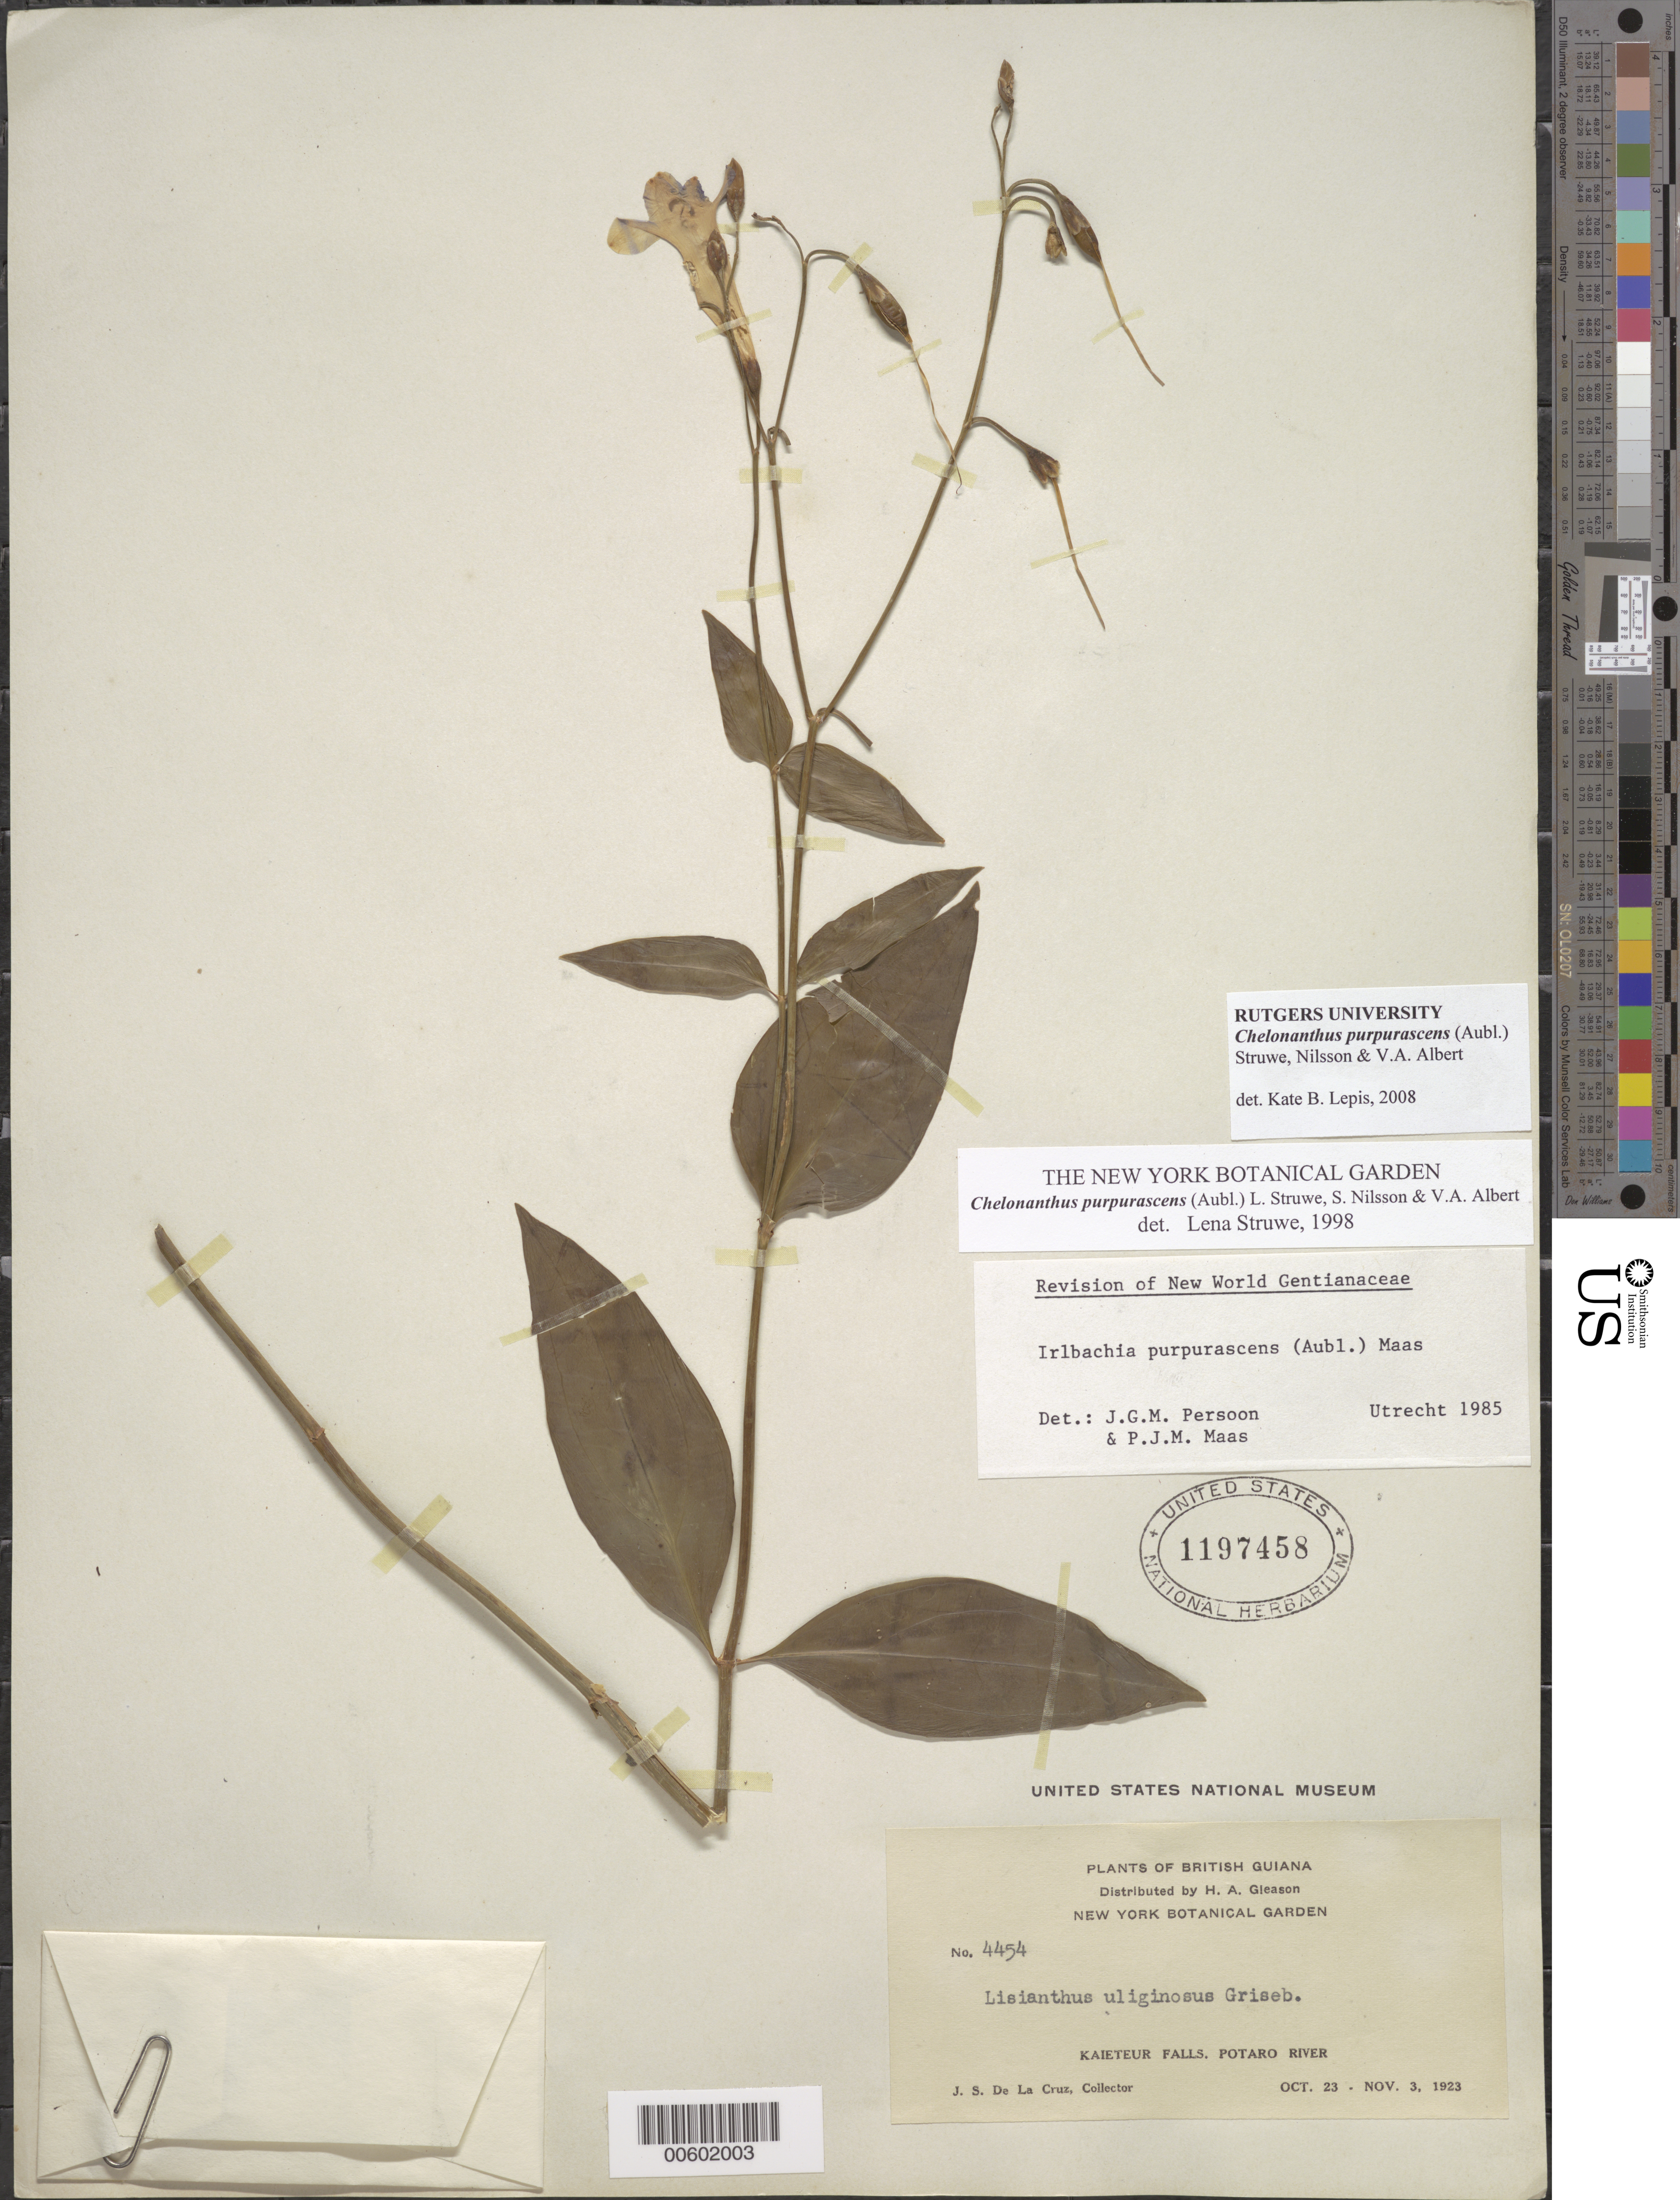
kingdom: Plantae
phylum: Tracheophyta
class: Magnoliopsida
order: Gentianales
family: Gentianaceae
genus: Chelonanthus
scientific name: Chelonanthus purpurascens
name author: (Aubl.) Struwe et al.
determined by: Struwe, L.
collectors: J. S. de la Cruz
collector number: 4454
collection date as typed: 23-Oct-23 to 3-Nov-23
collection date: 1923-10-23/1923-11-03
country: Guyana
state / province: Potaro-Siparuni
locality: Kaieteur Falls, Potaro R.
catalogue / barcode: US 1197458